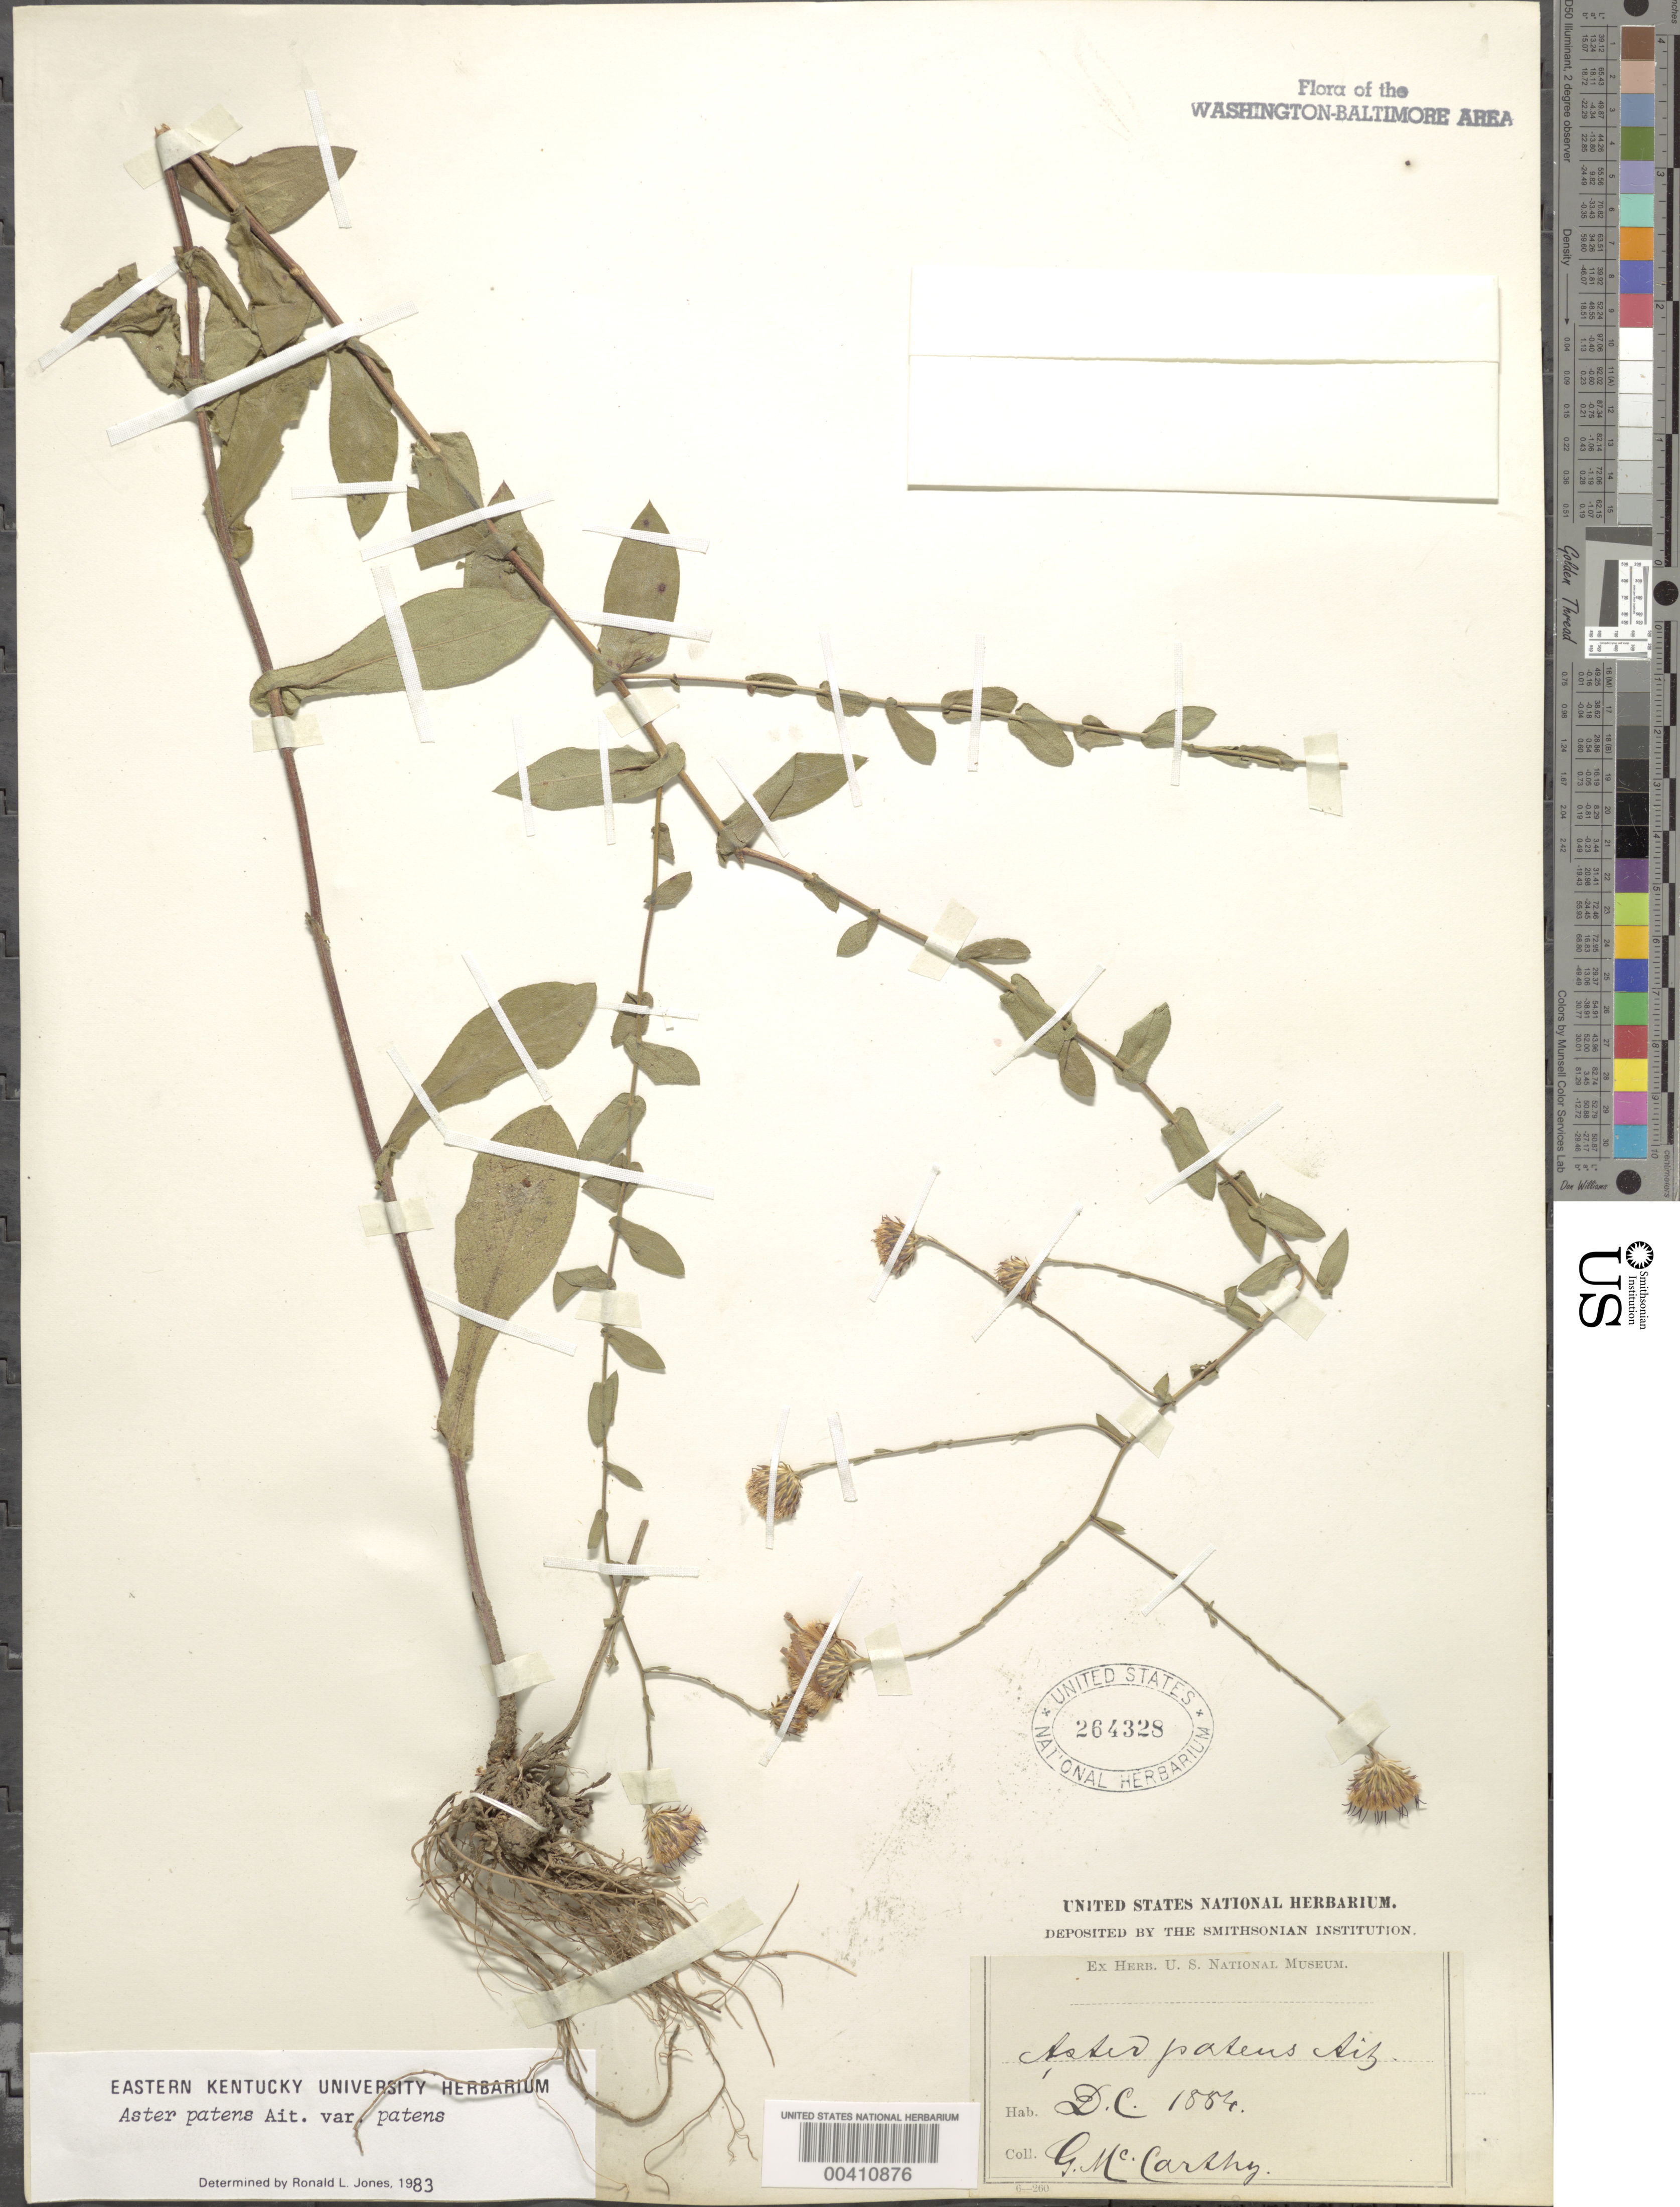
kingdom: Plantae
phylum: Tracheophyta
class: Magnoliopsida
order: Asterales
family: Asteraceae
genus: Symphyotrichum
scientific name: Symphyotrichum patens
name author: (Aiton) G.L. Nesom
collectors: G. McCarthy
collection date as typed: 1884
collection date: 1884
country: United States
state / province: District of Columbia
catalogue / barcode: US 264328